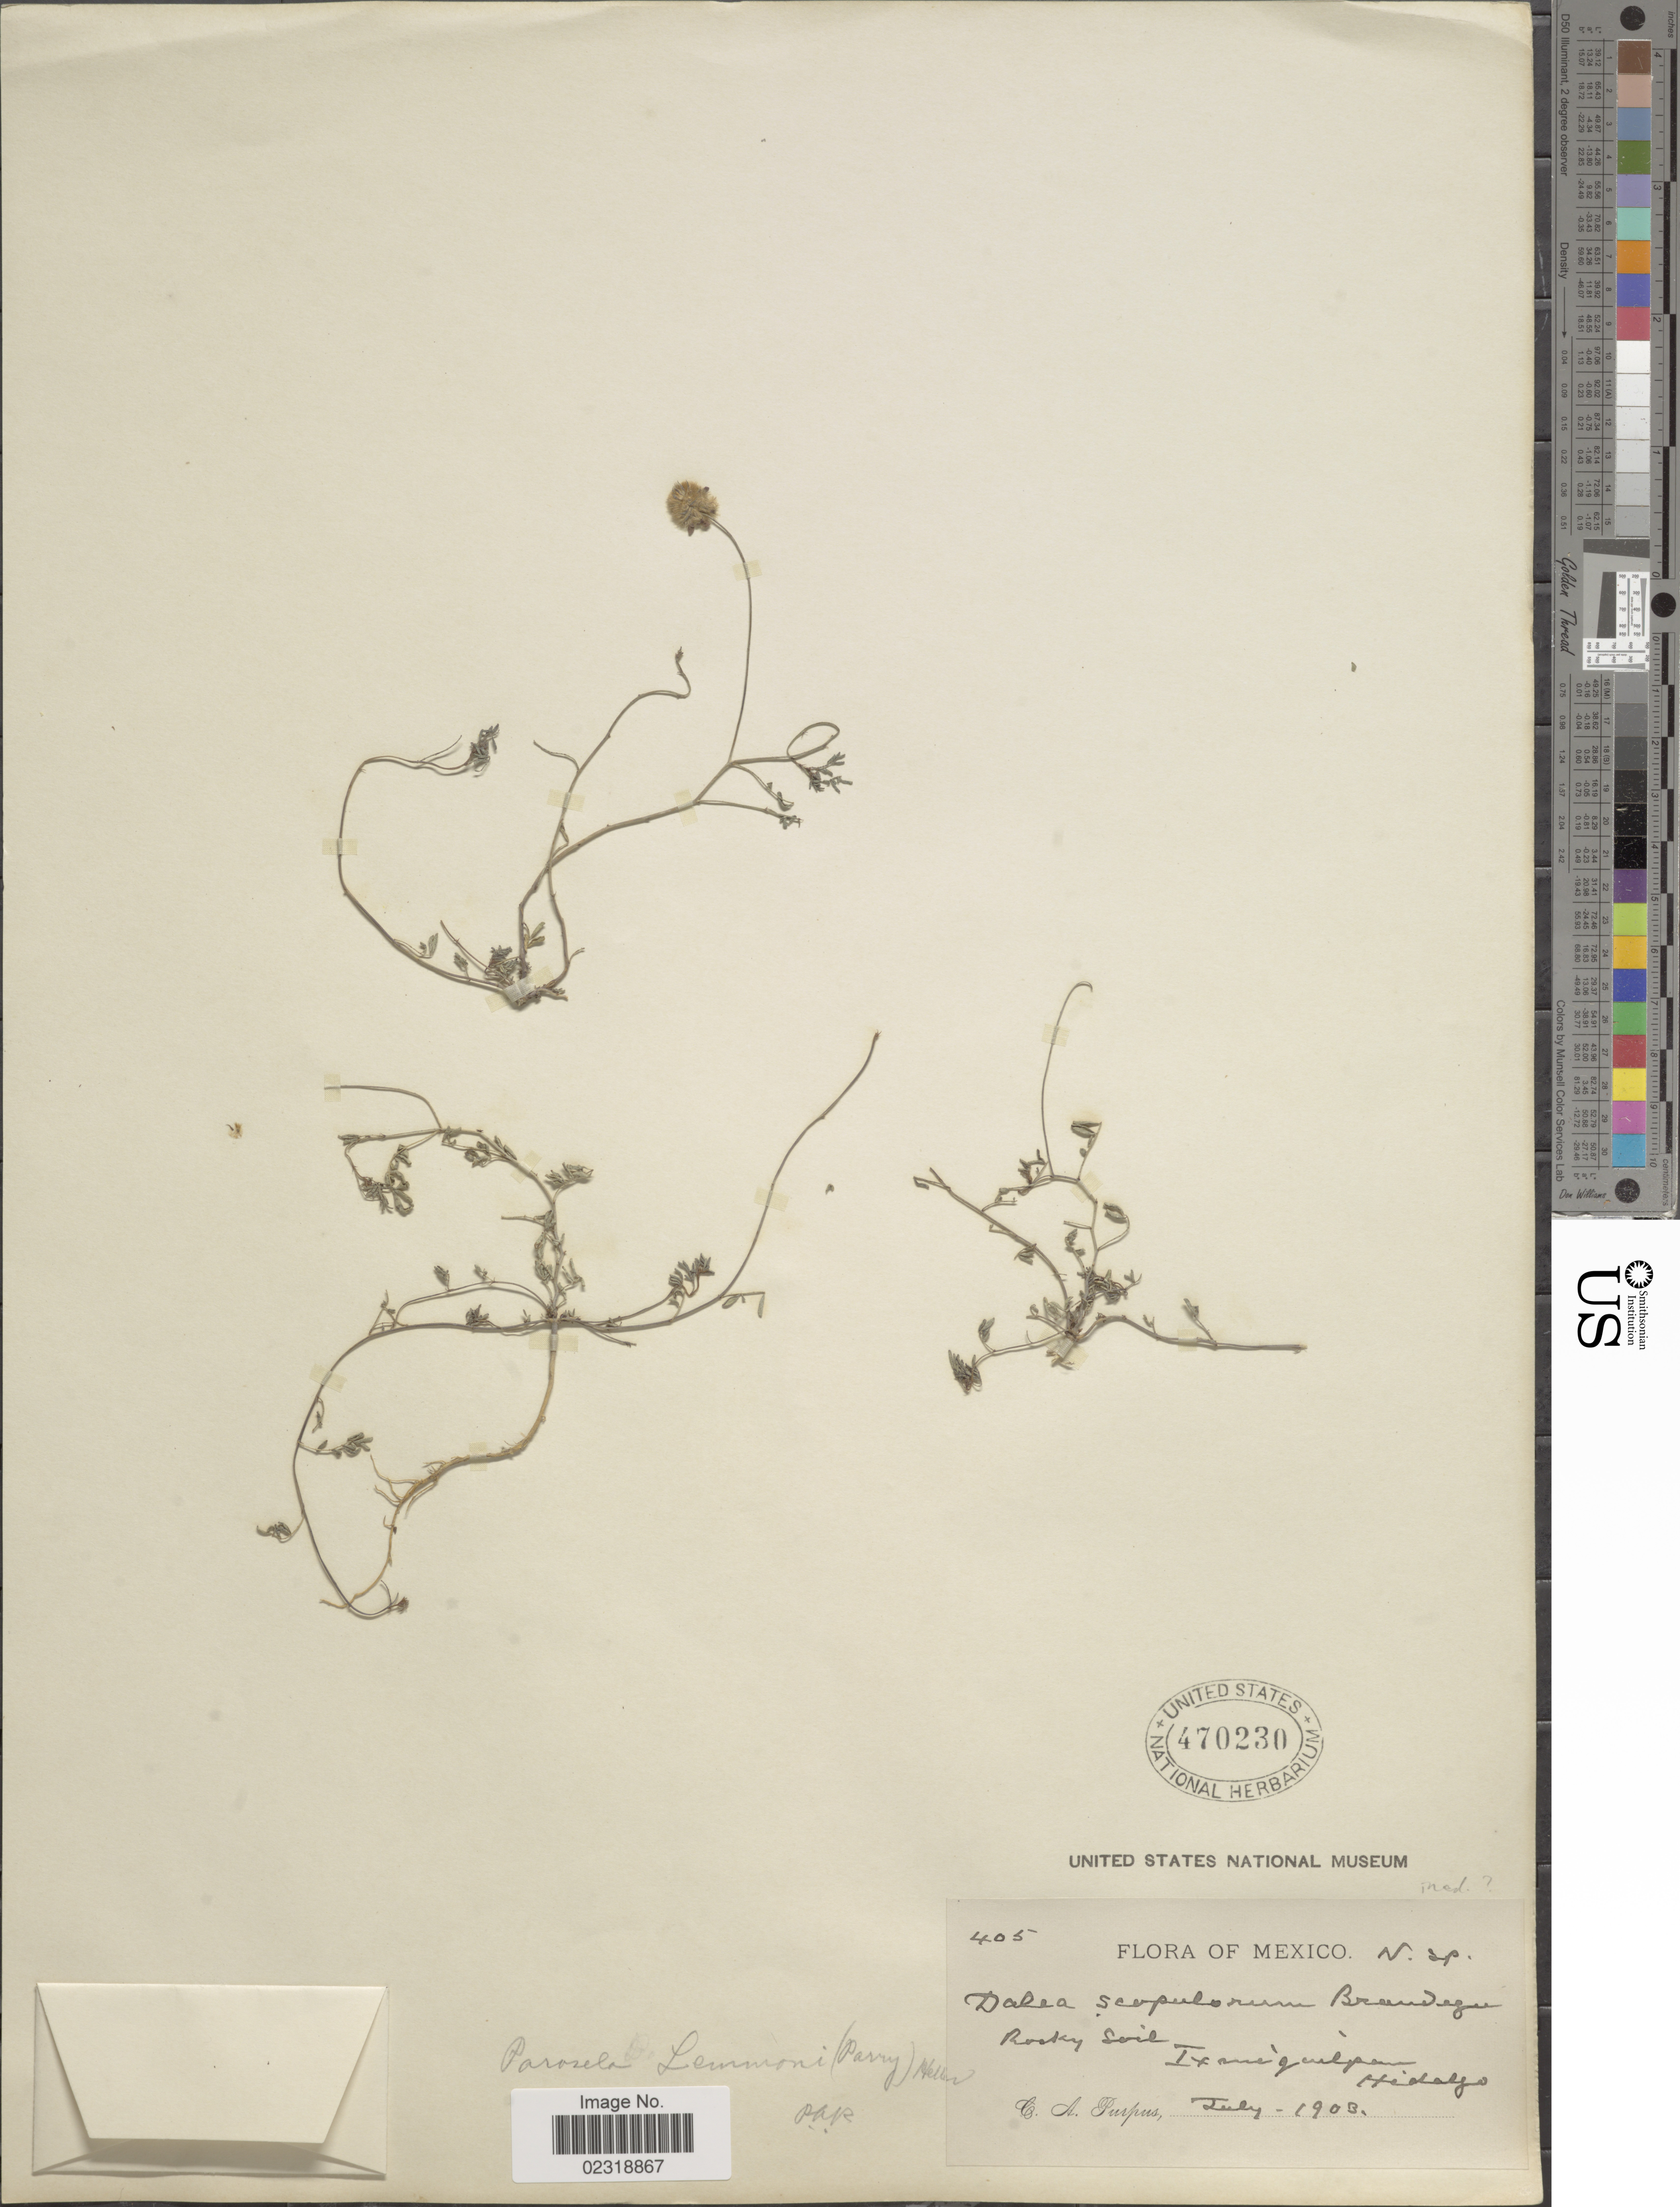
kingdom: Plantae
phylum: Tracheophyta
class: Magnoliopsida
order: Fabales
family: Fabaceae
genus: Dalea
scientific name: Dalea brachystachys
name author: A. Gray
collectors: C. A. Purpus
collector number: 405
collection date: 1903-07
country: Mexico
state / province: Hidalgo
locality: Ixtaccihuatl. rocky soil.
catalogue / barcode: US 470230